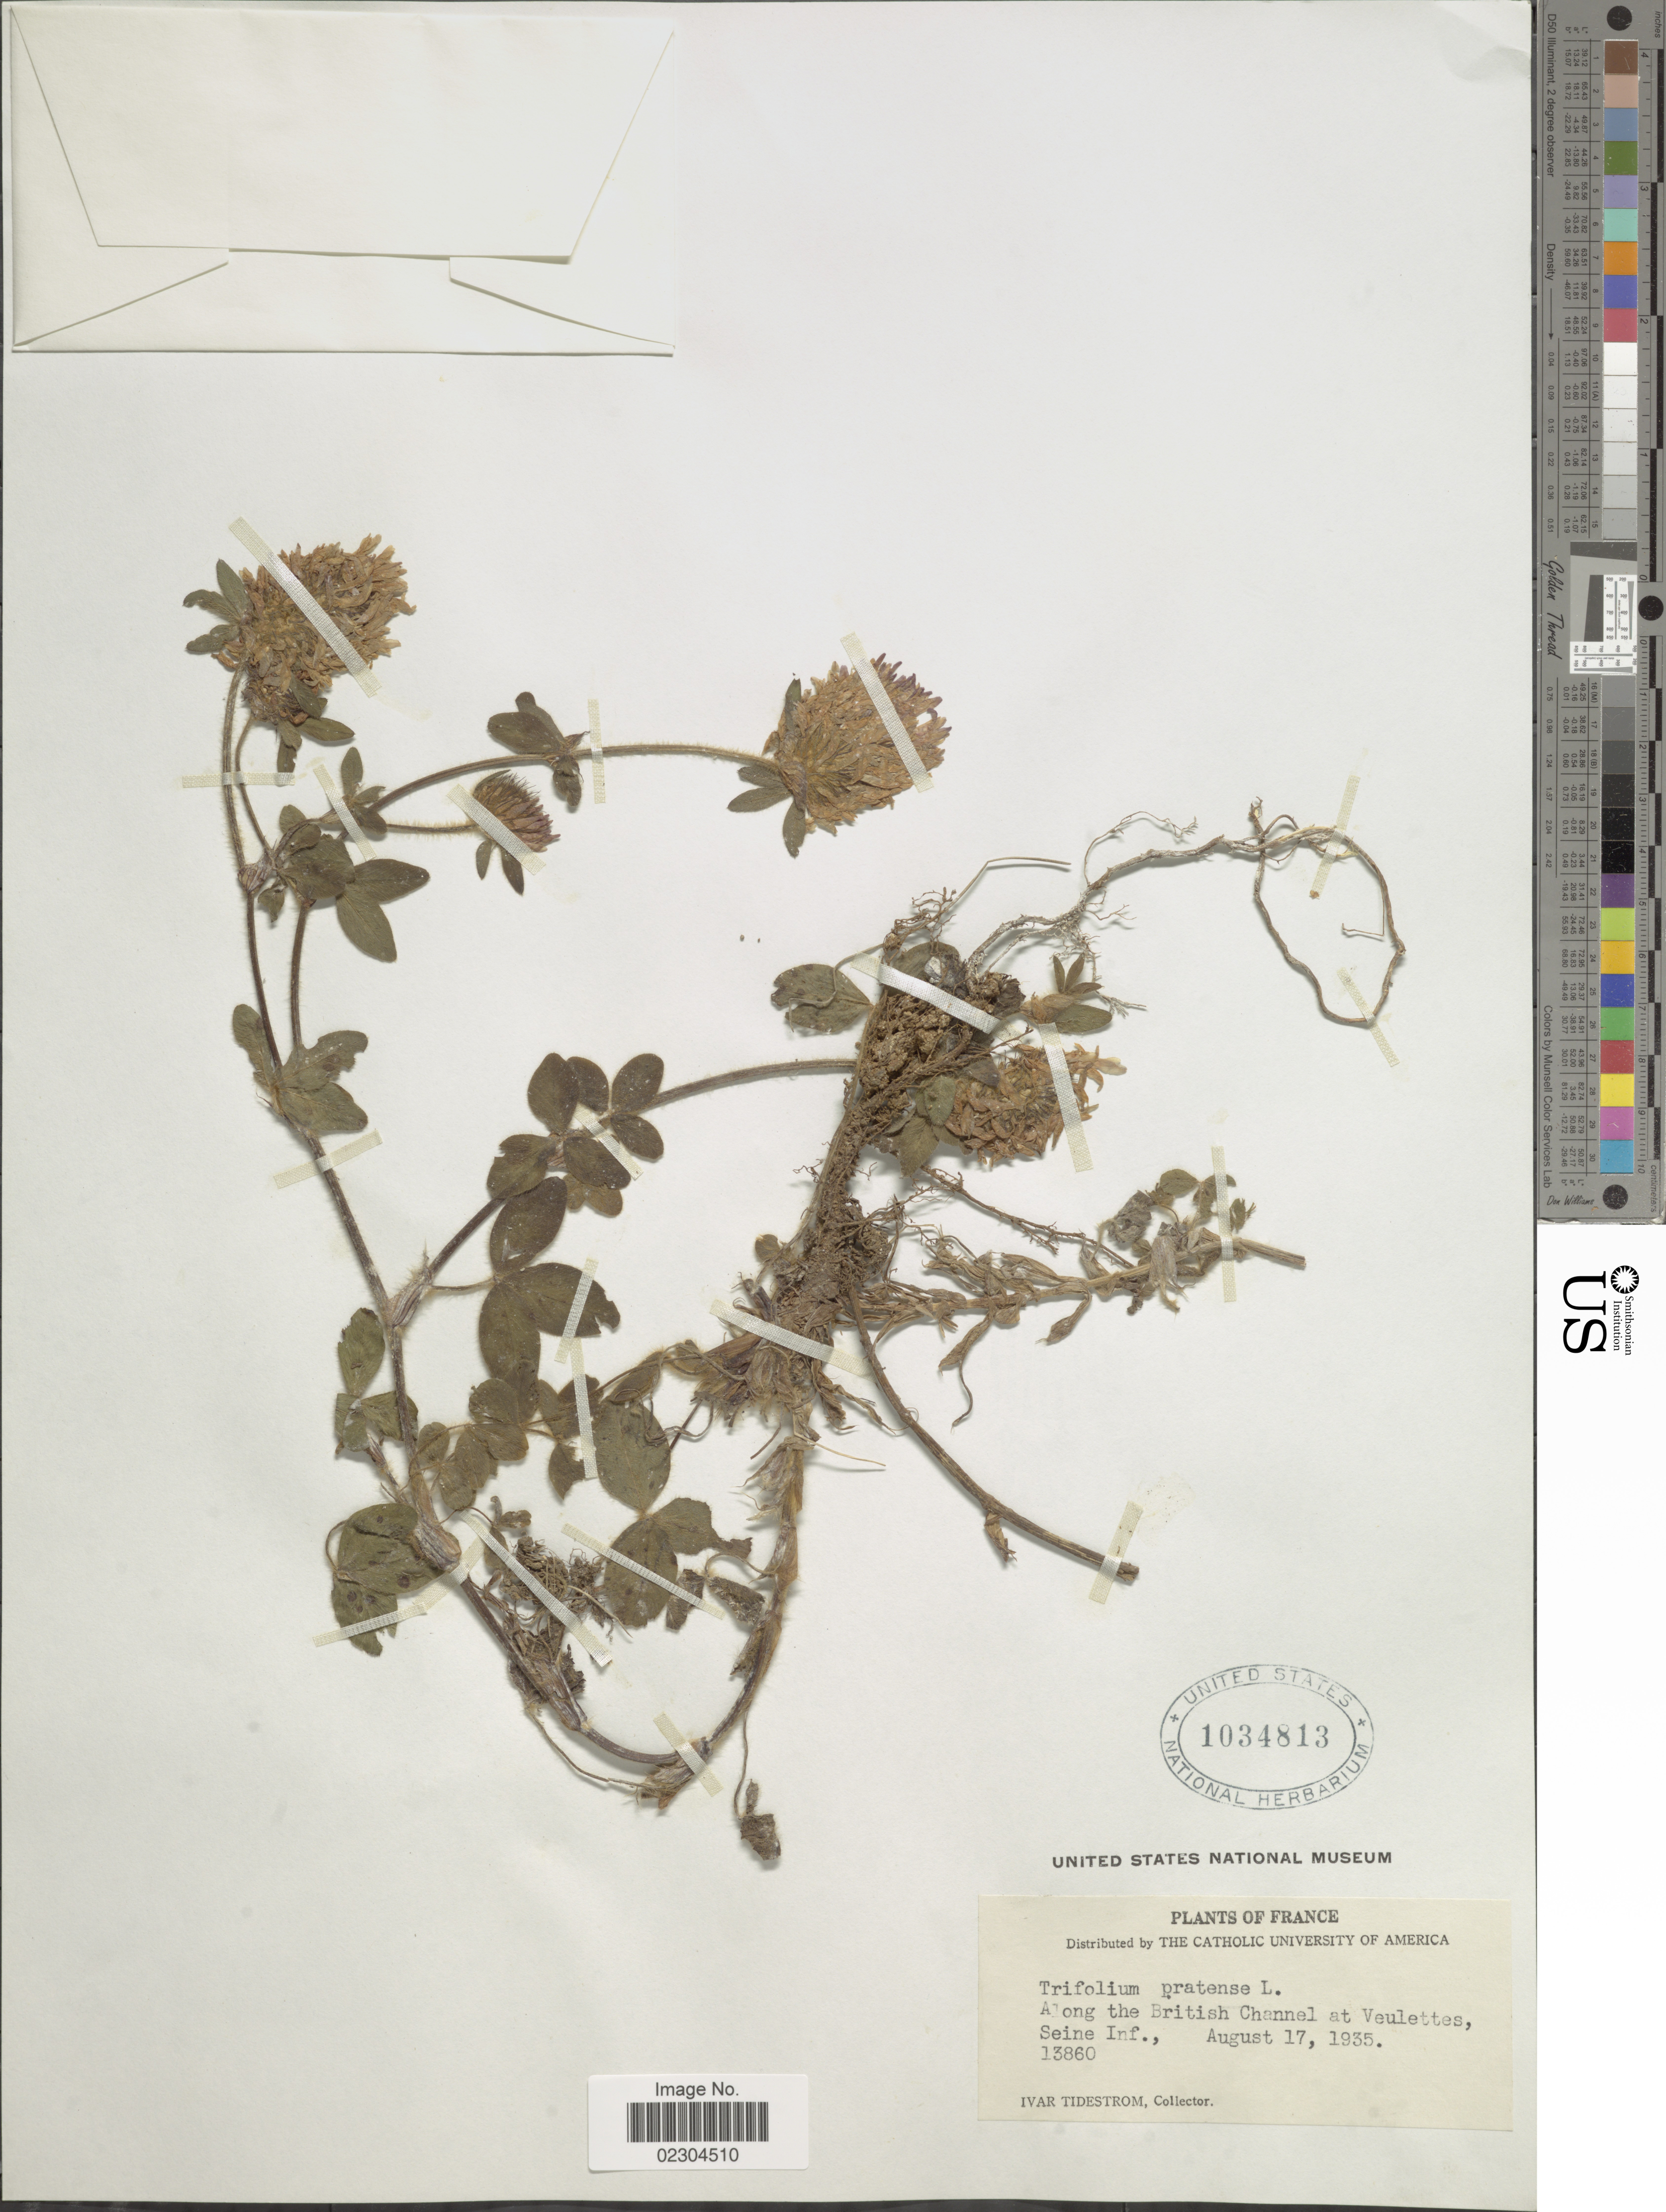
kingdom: Plantae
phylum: Tracheophyta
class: Magnoliopsida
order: Fabales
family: Fabaceae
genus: Trifolium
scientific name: Trifolium pratense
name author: L.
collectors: I. F. Tidestrom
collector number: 13860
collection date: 1935-08-17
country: France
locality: Along the British Channel at Veulettes, Seine Inf.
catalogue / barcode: US 1034813